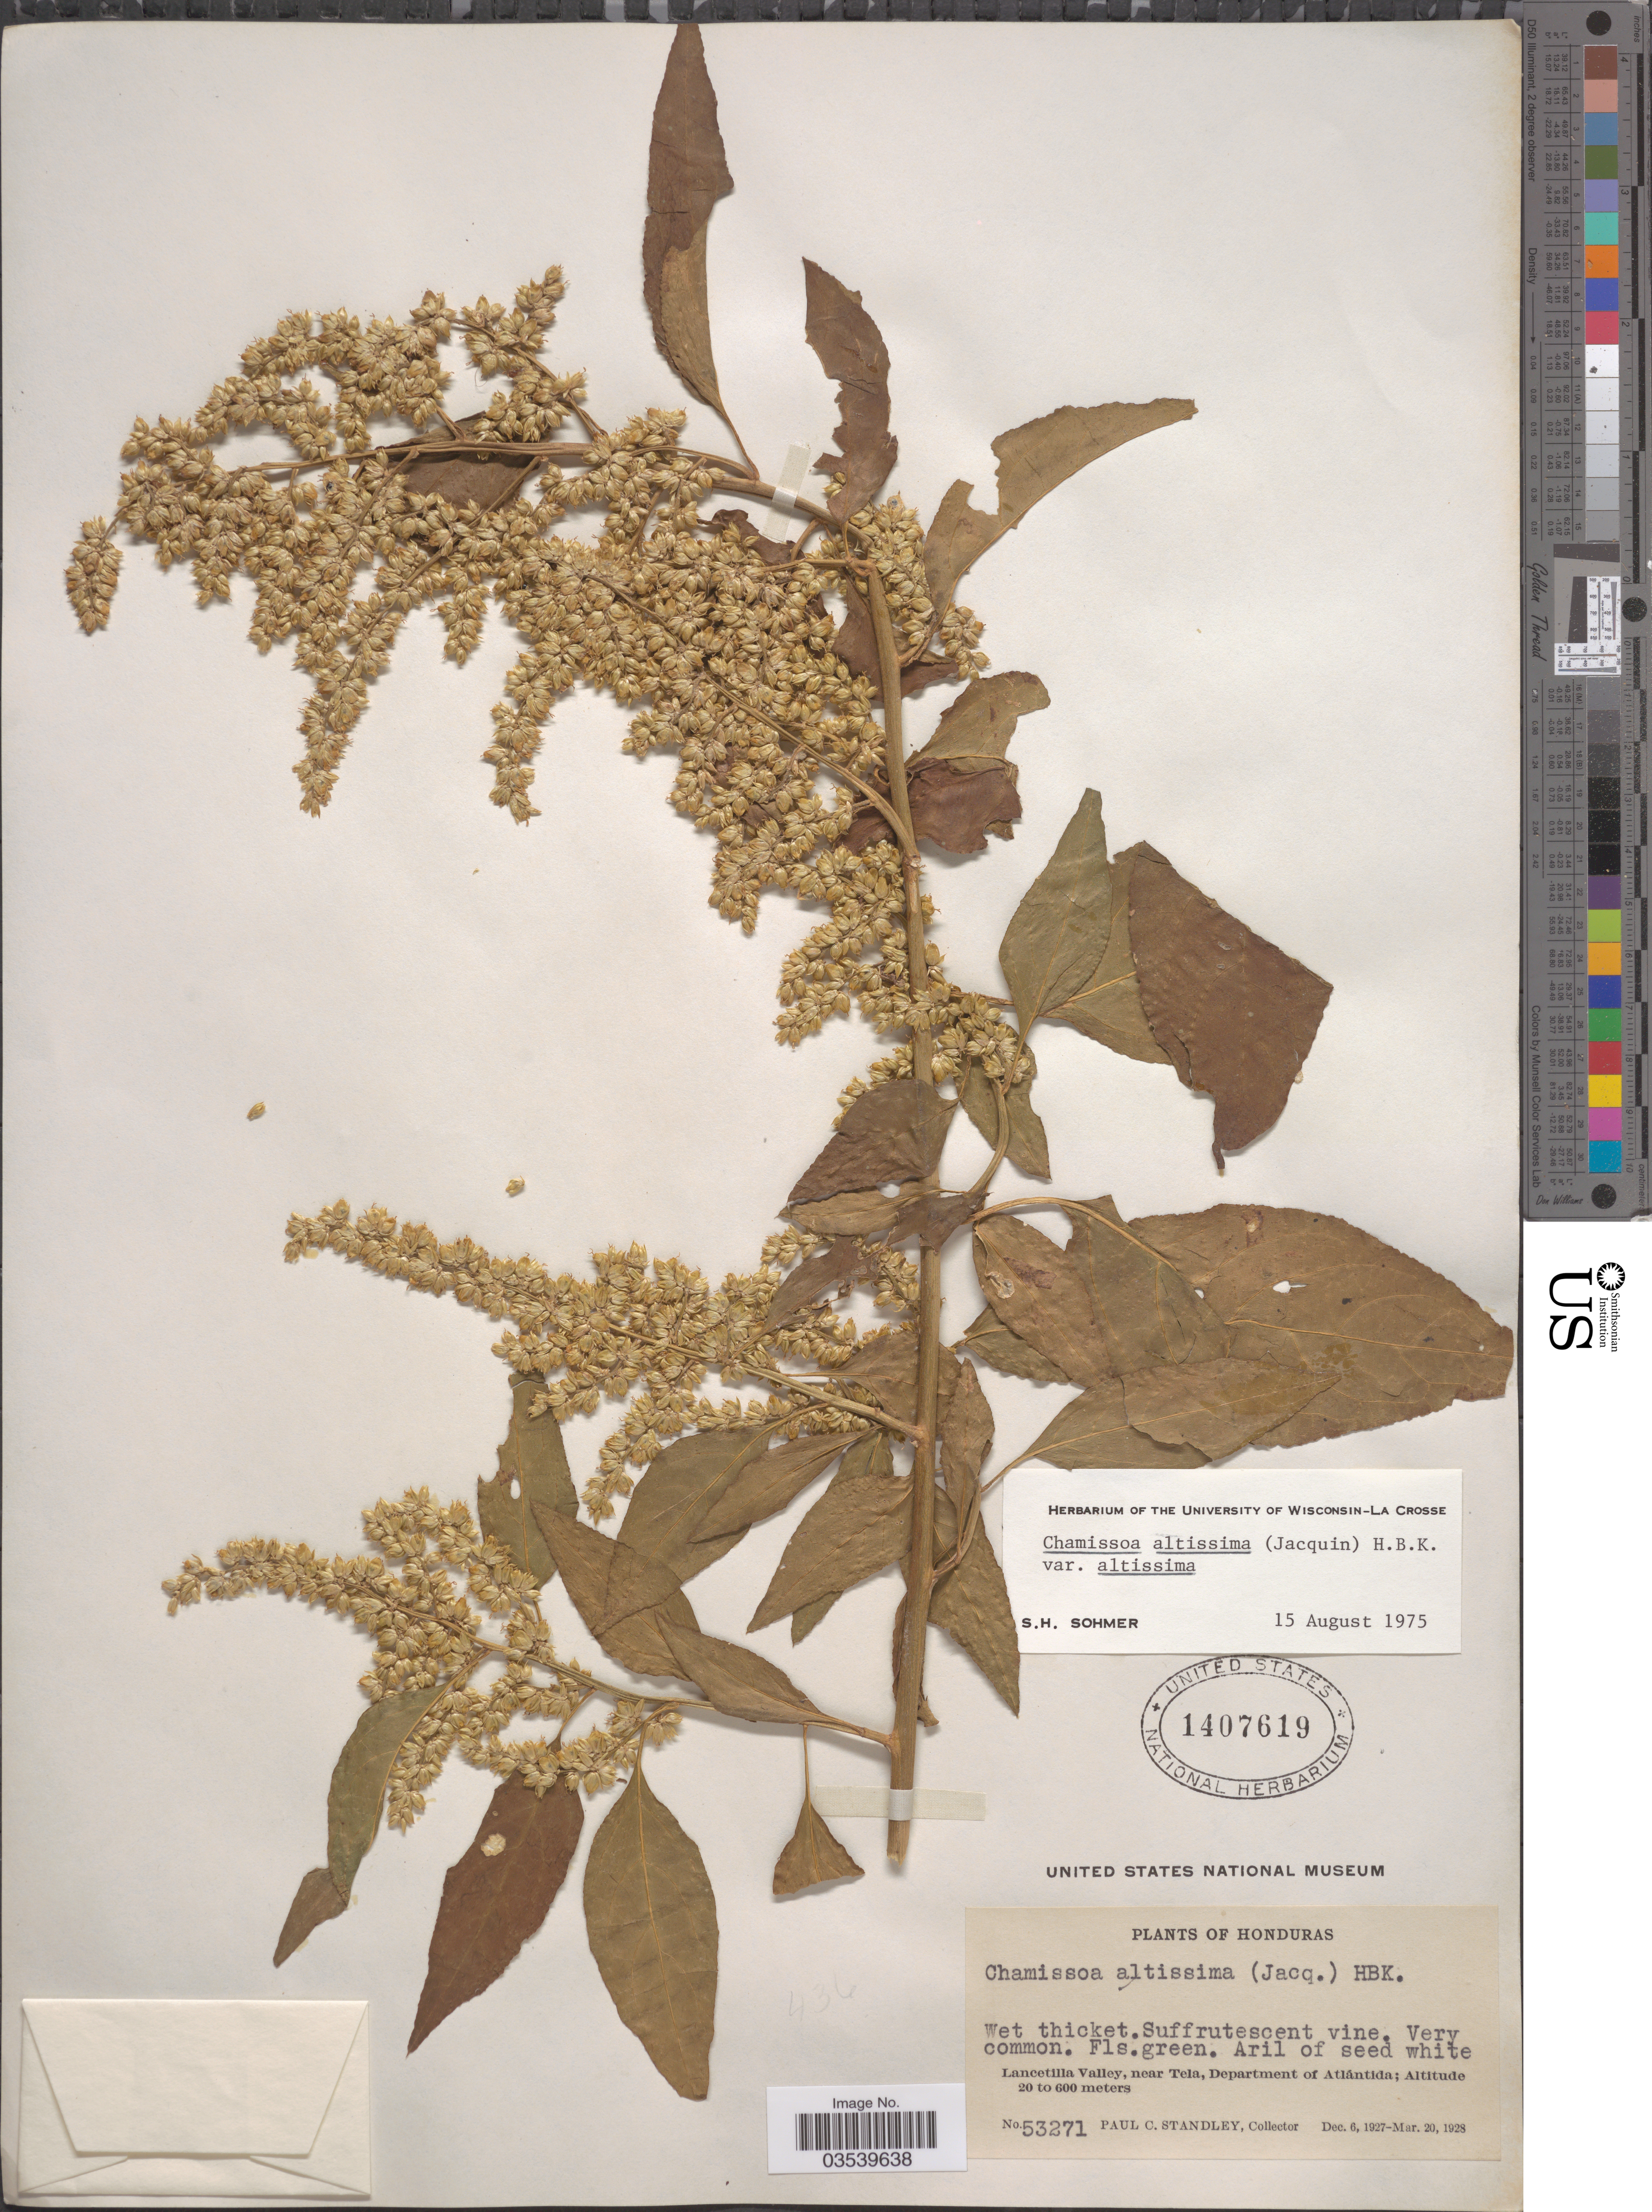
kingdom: Plantae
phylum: Tracheophyta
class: Magnoliopsida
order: Caryophyllales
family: Amaranthaceae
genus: Chamissoa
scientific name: Chamissoa altissima var. altissima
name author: (Jacq.) Kunth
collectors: P. C. Standley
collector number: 53271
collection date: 1927-12-06/1928-03-20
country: Honduras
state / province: Atlántida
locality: Lancetilla Valley, near Tela, Department of Atlántida.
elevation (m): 20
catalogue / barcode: US 1407619